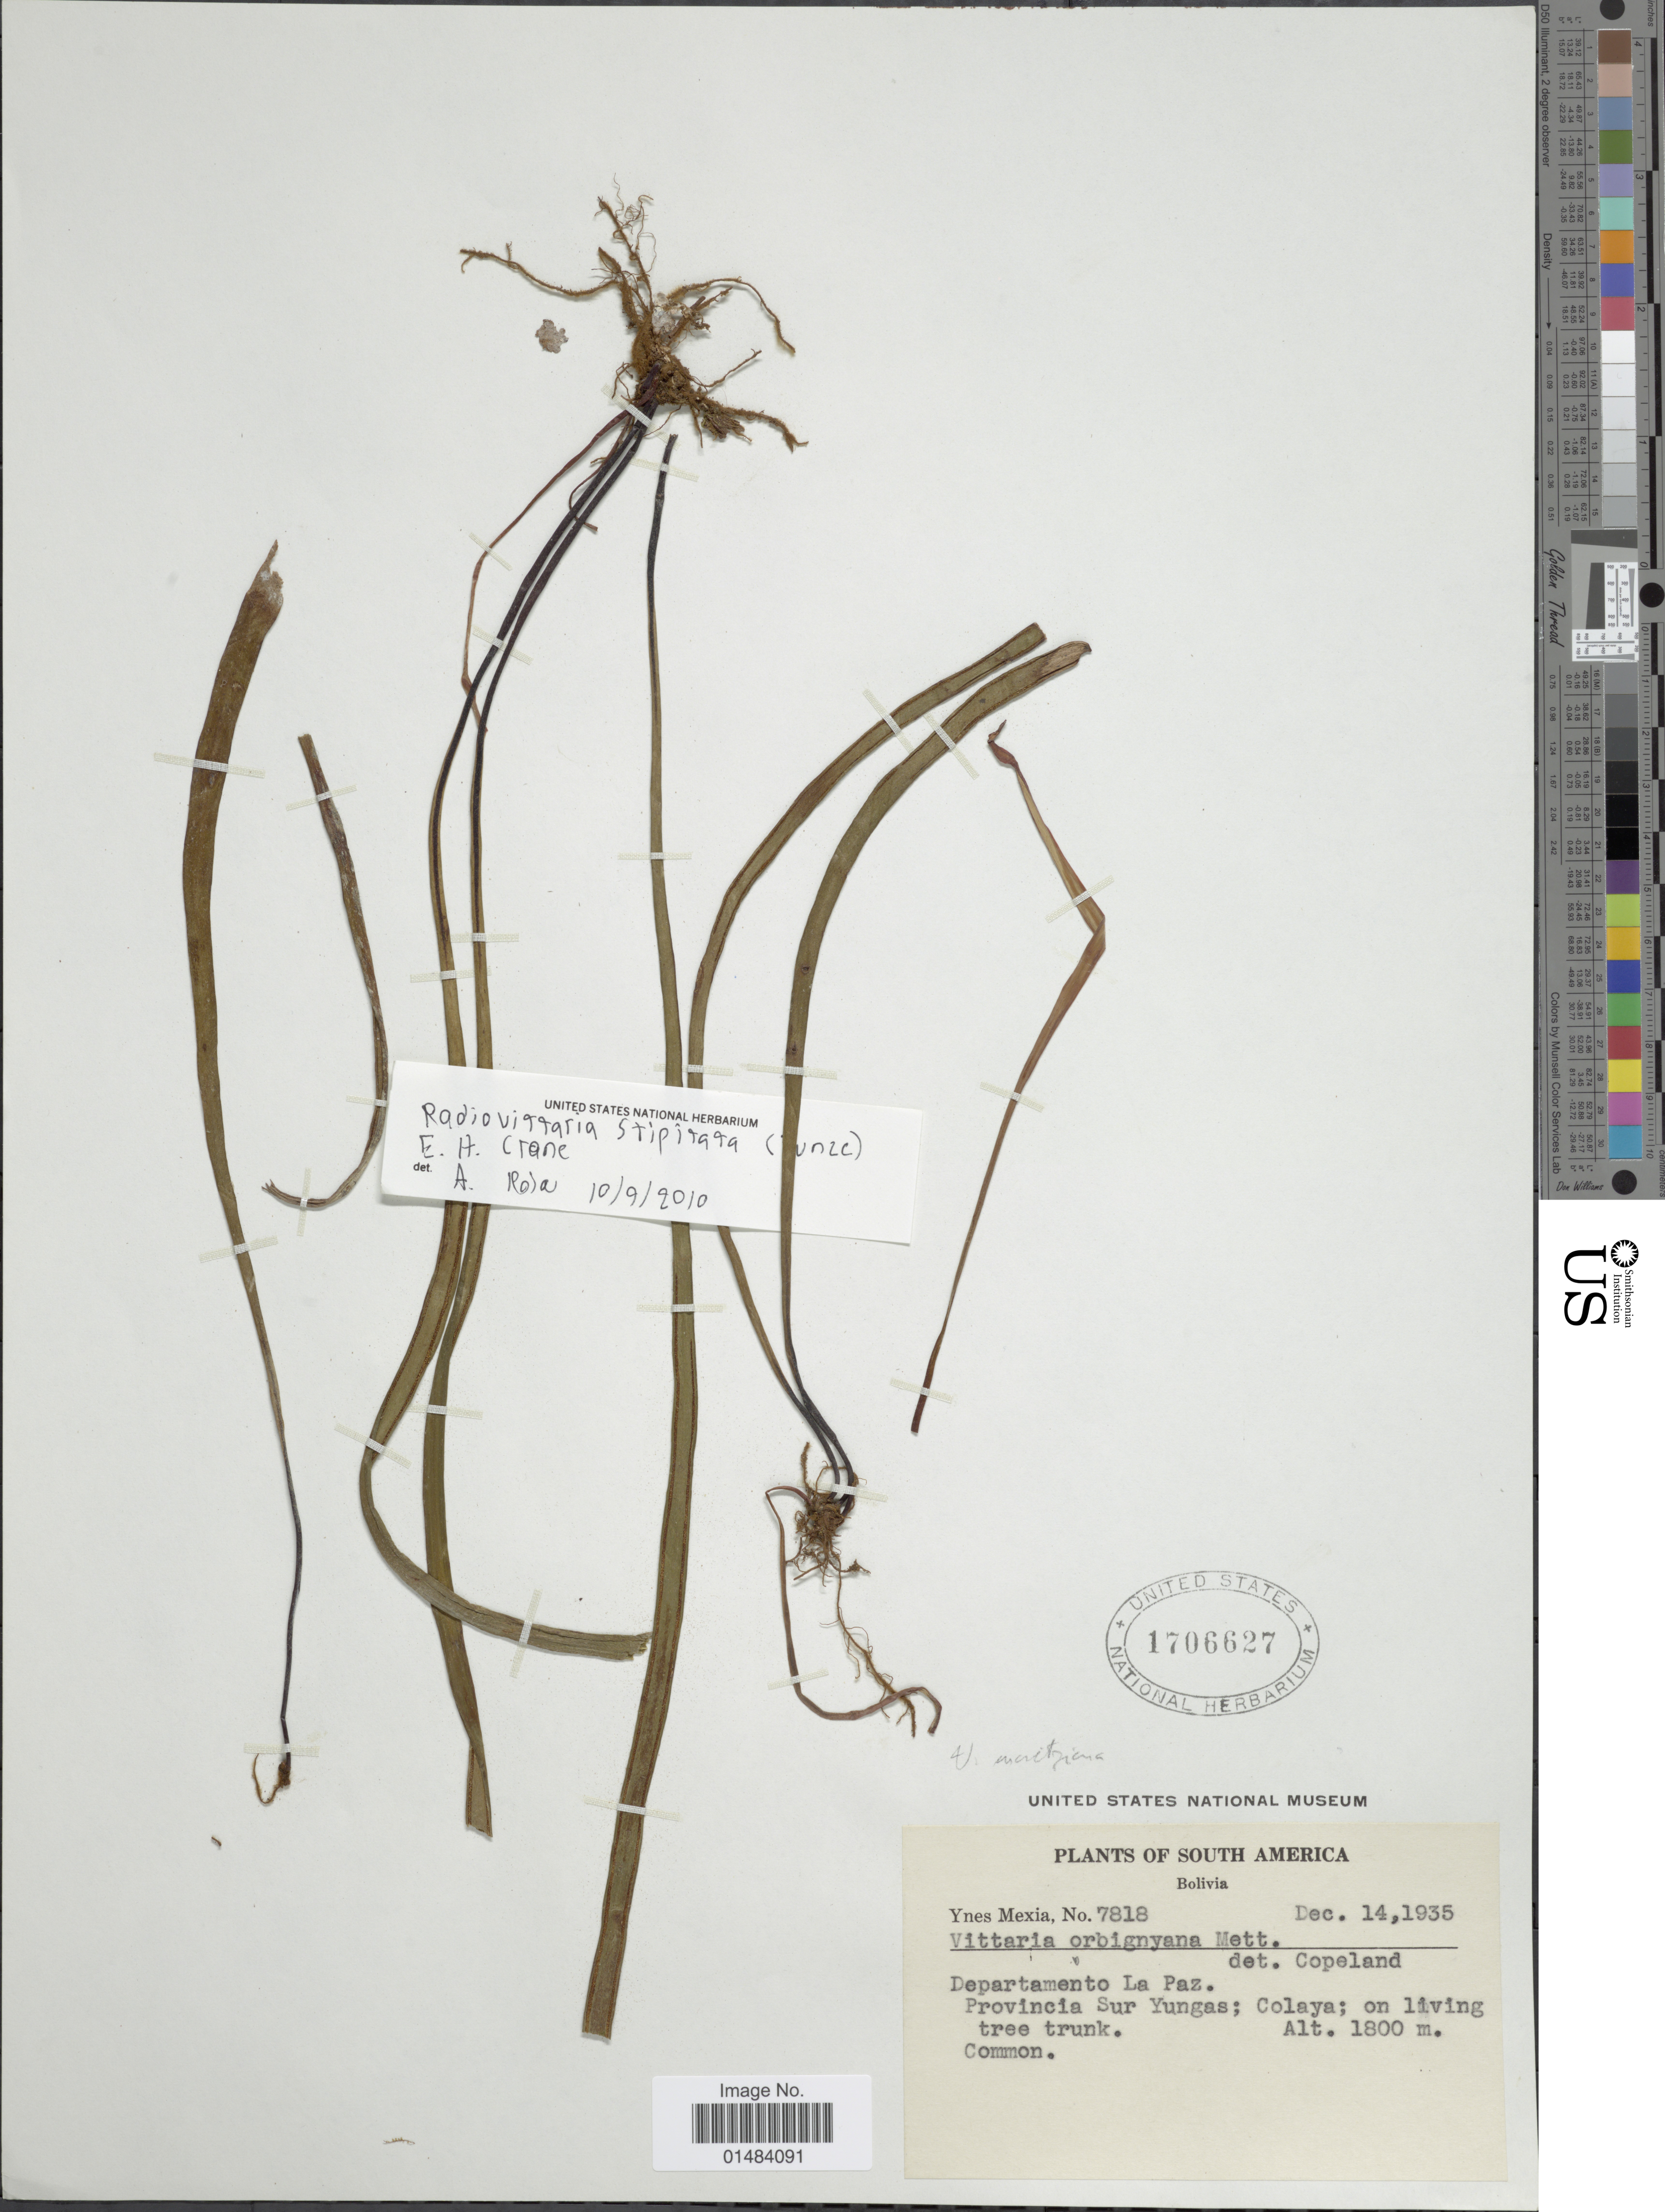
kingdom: Plantae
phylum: Tracheophyta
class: Polypodiopsida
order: Polypodiales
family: Pteridaceae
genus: Vittaria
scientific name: Vittaria ruiziana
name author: Fée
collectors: Y. Mexia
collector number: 7818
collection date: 1935-12-14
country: Bolivia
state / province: La Paz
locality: South America, Bolivia, Departamento La Paz, Provincia Sur Yungas; Colaya.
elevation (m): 1800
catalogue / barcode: US 1706627